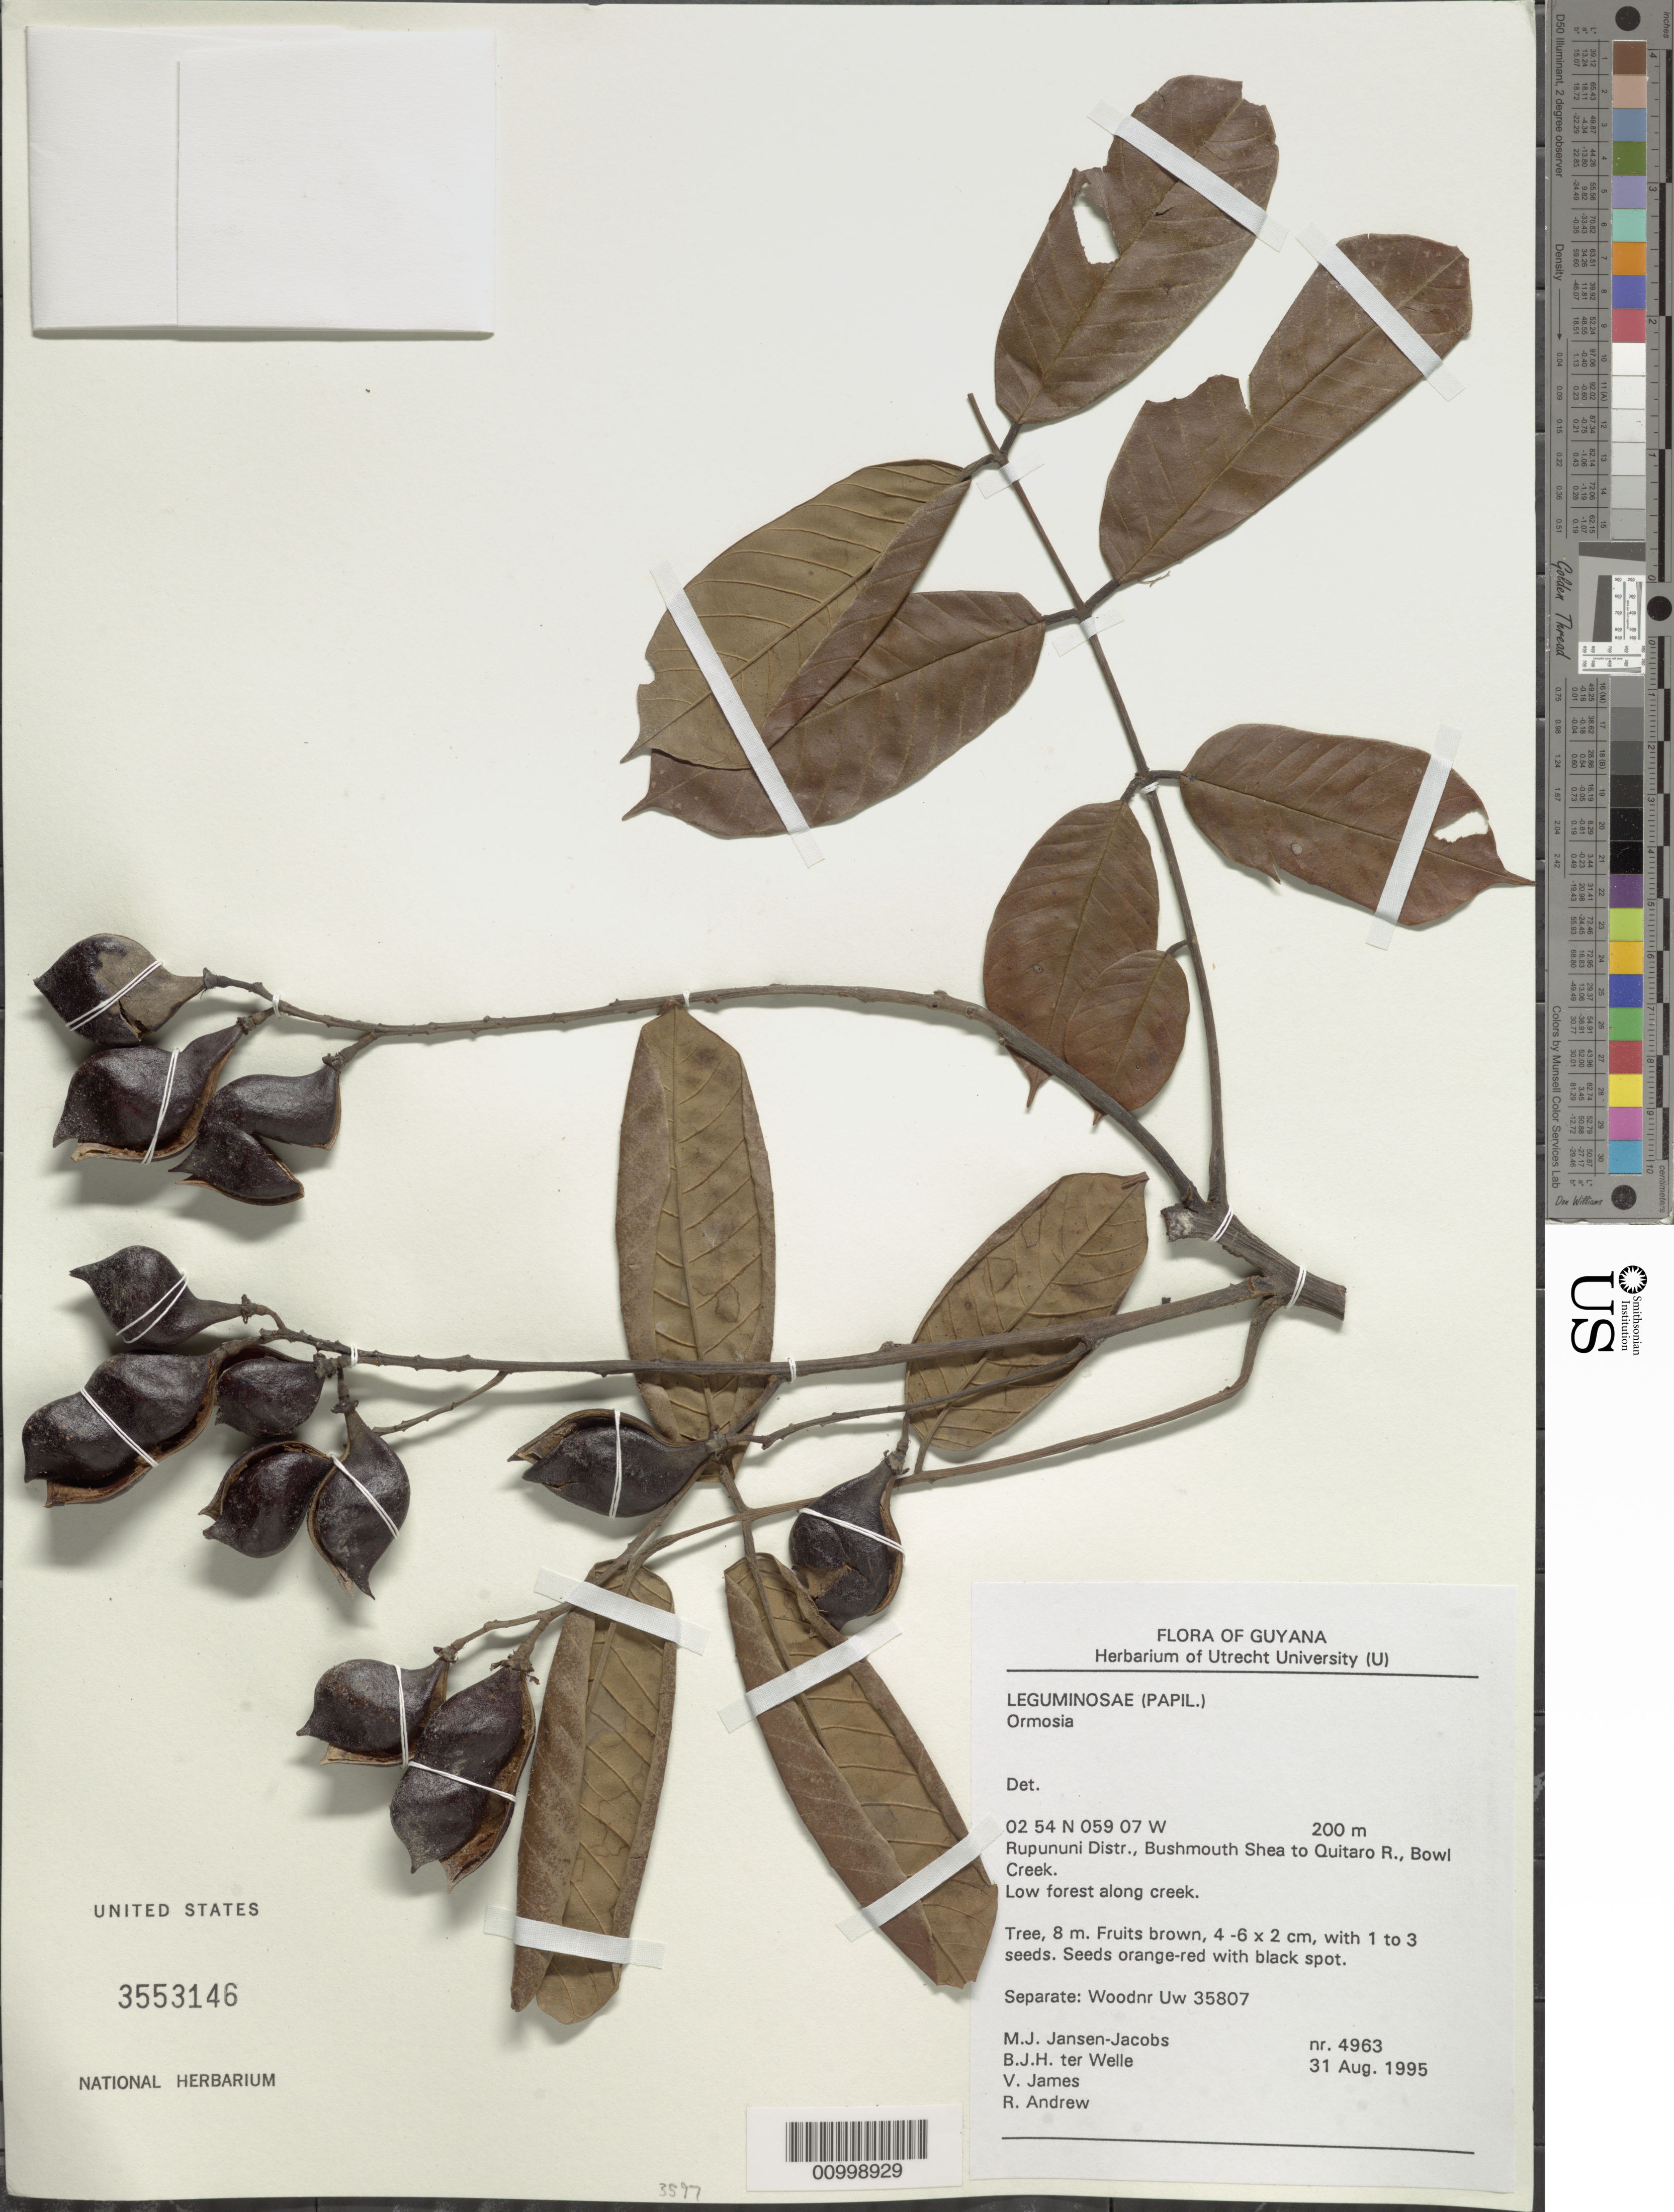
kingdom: Plantae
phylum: Tracheophyta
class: Magnoliopsida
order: Fabales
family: Fabaceae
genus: Ormosia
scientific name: Ormosia sp.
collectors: M. J. Jansen-Jacobs, B. Welle, V. James & R. Andrew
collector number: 4963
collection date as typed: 31-Aug-95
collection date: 1995-08-31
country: Guyana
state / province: U. Takutu-U. Essequibo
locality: Bushmouth Shea to Quitaro R., Bowl Creek, Rupununi Distr.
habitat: Low forest along creek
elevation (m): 200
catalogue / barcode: US 3553146